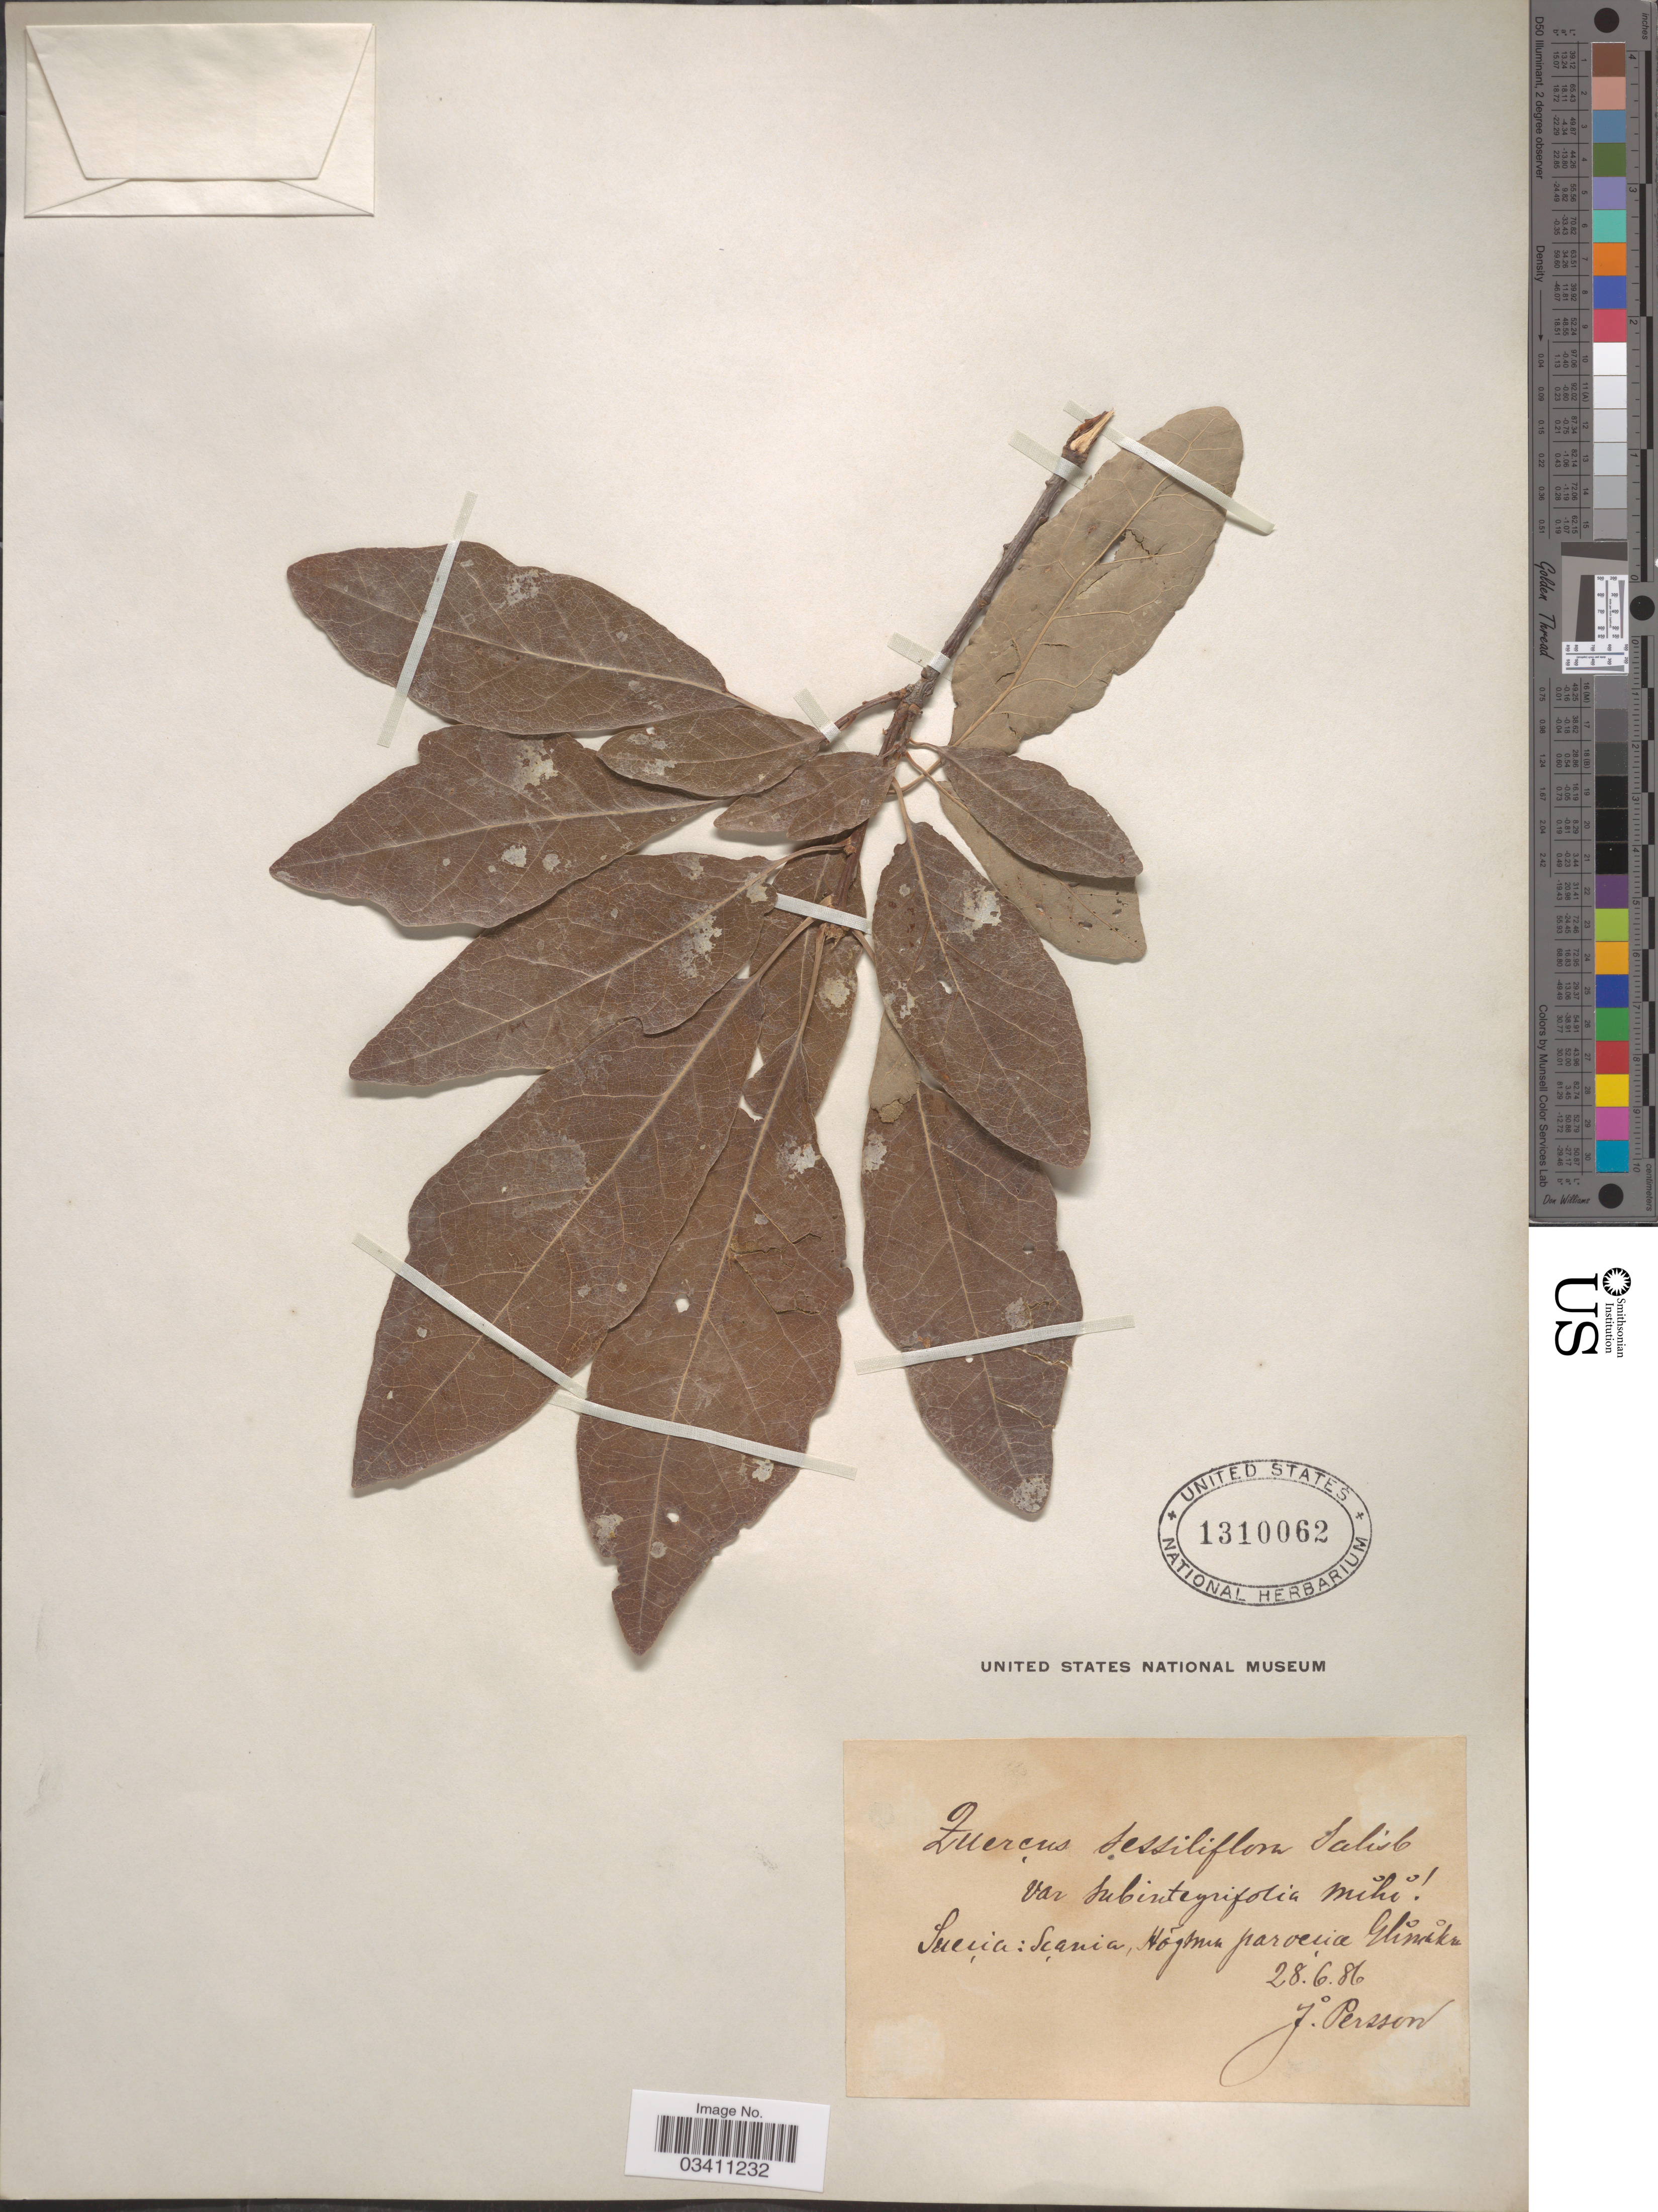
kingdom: Plantae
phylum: Tracheophyta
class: Magnoliopsida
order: Fagales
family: Fagaceae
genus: Quercus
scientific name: Quercus sessiliflora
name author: Salisb.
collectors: J. Persson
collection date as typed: Transcribed d/m/y: 28/6/86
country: Sweden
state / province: Skåne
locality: Suecia: Scania, Hognas paroecia Glinikan. [interpreted]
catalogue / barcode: US 1310062